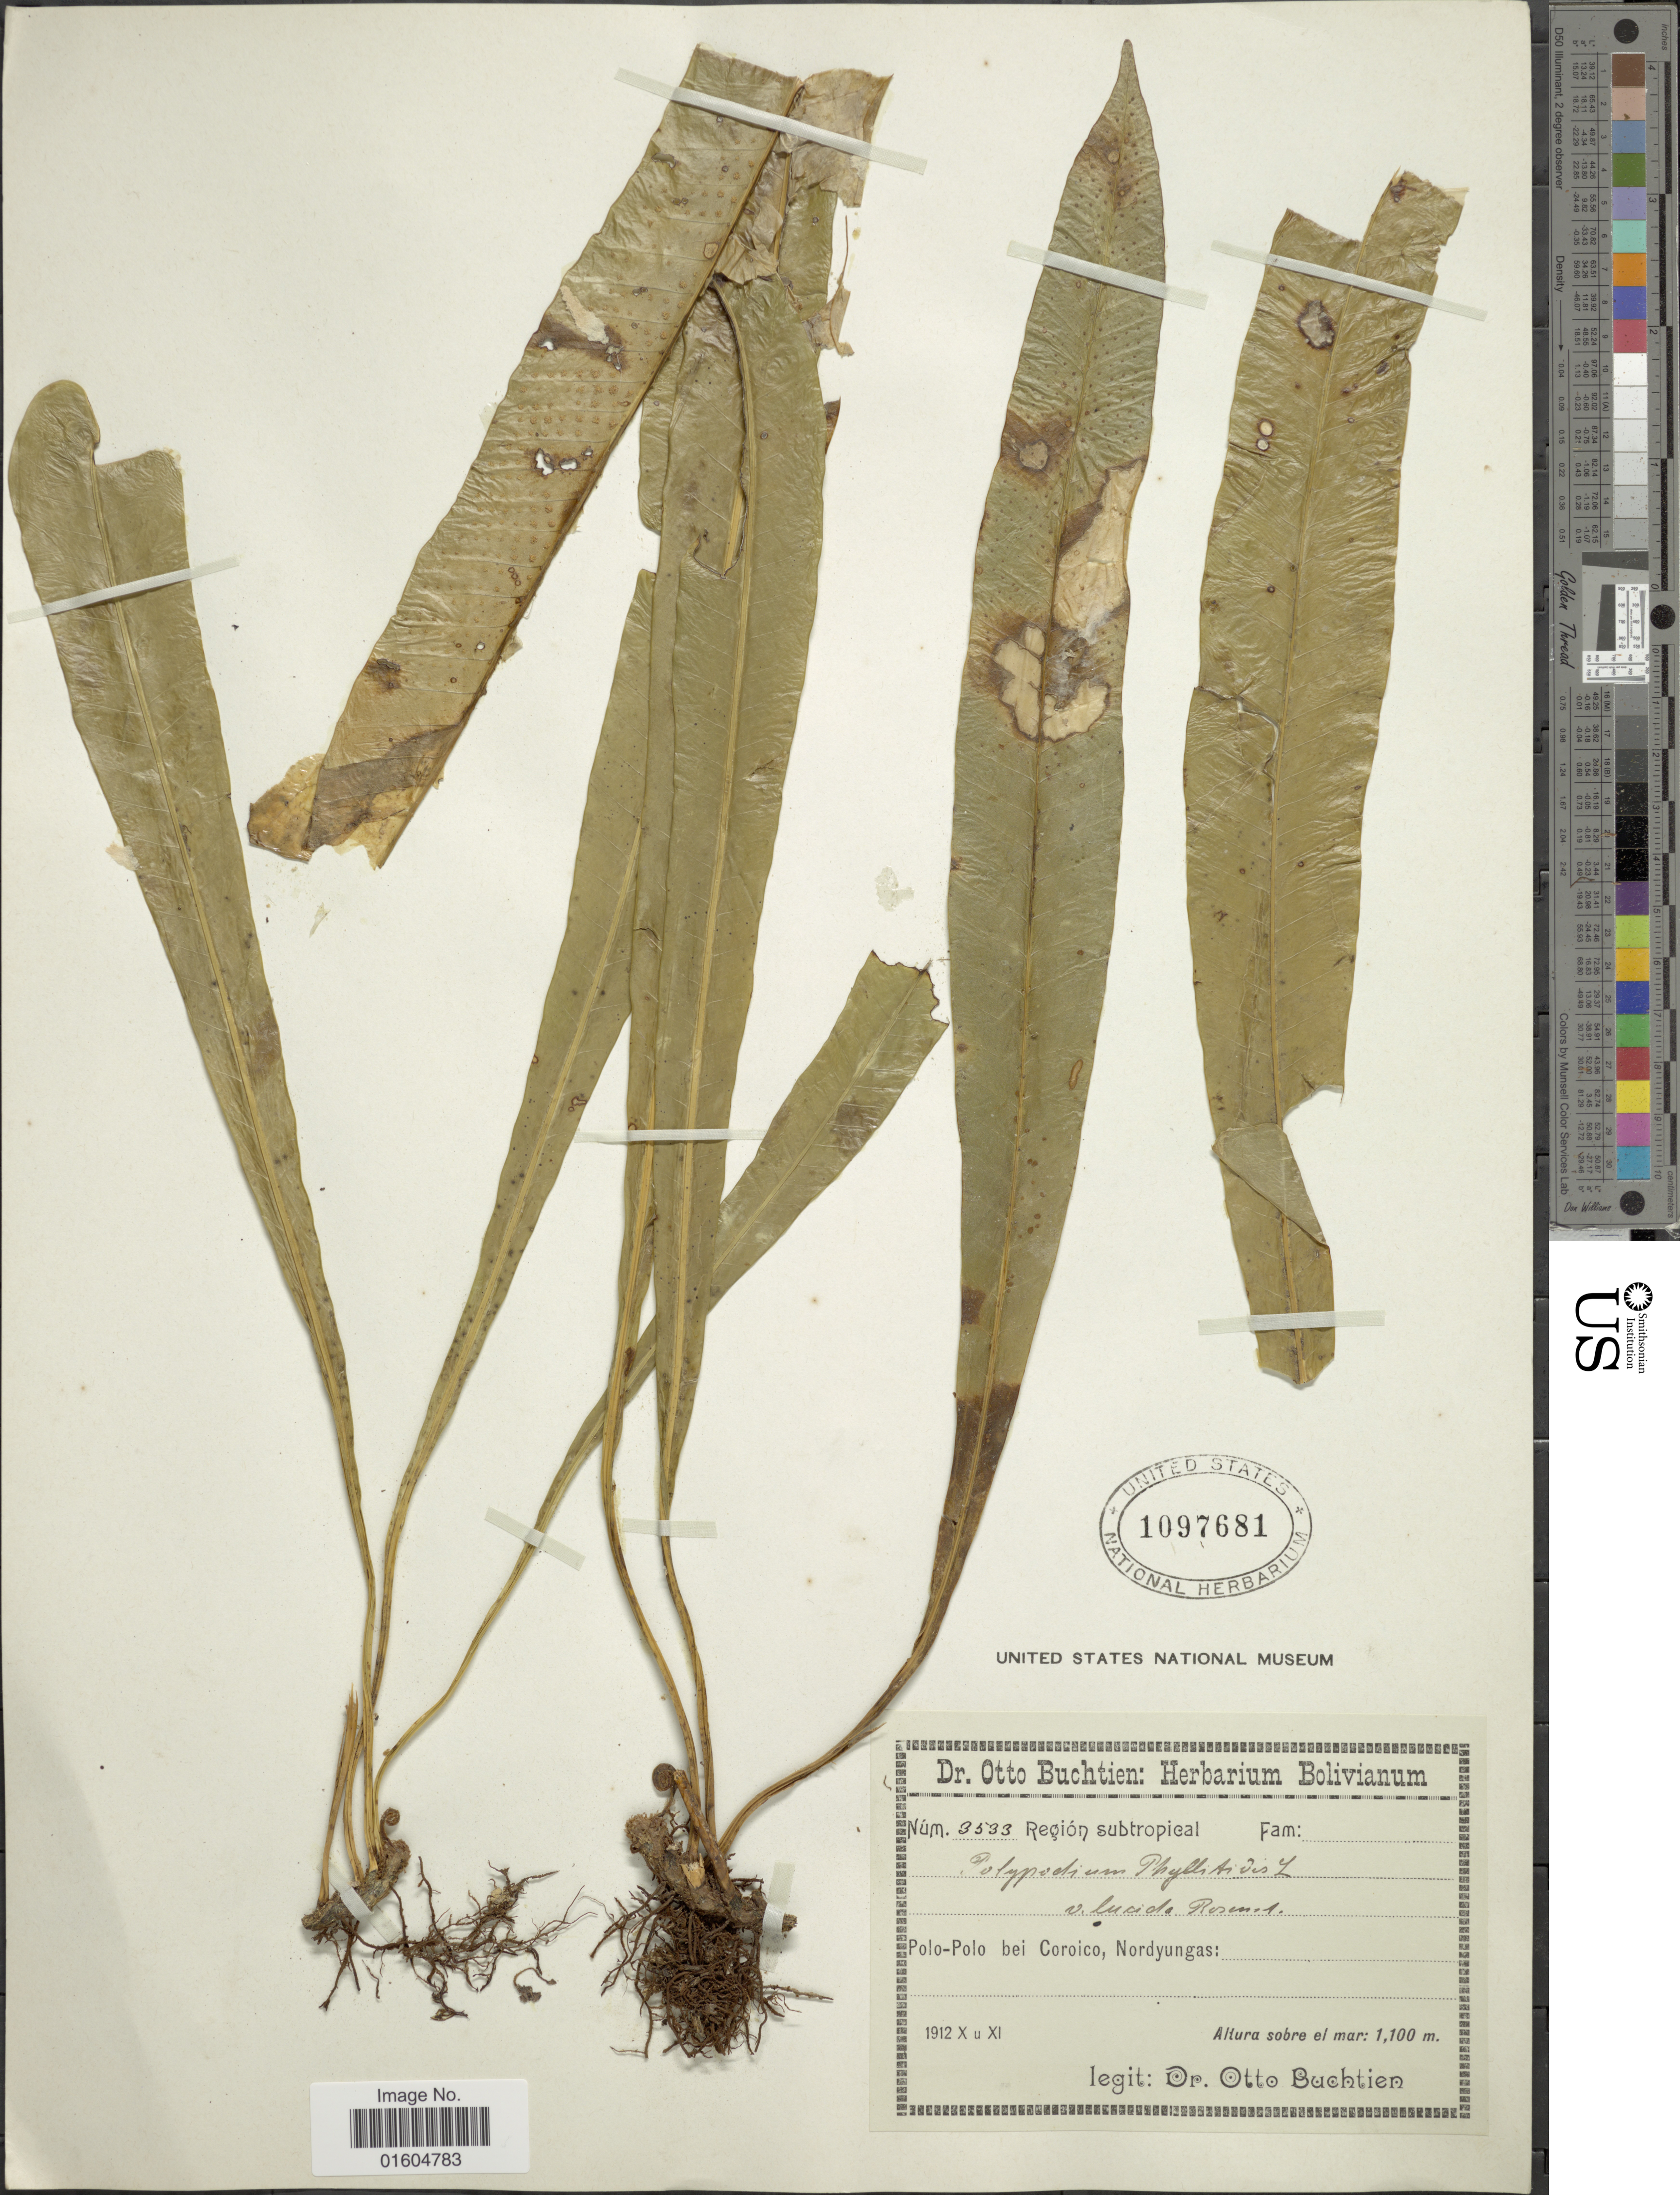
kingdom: Plantae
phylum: Tracheophyta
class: Polypodiopsida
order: Polypodiales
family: Polypodiaceae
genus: Campyloneurum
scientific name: Campyloneurum phyllitidis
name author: (L.) C. Presl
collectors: O. Buchtien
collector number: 3533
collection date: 1912-10/1912-11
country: Bolivia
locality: Bolivianum. Region subtropical. Polo-Polo bei Coroico, Nordyungas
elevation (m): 1100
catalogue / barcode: US 1097681